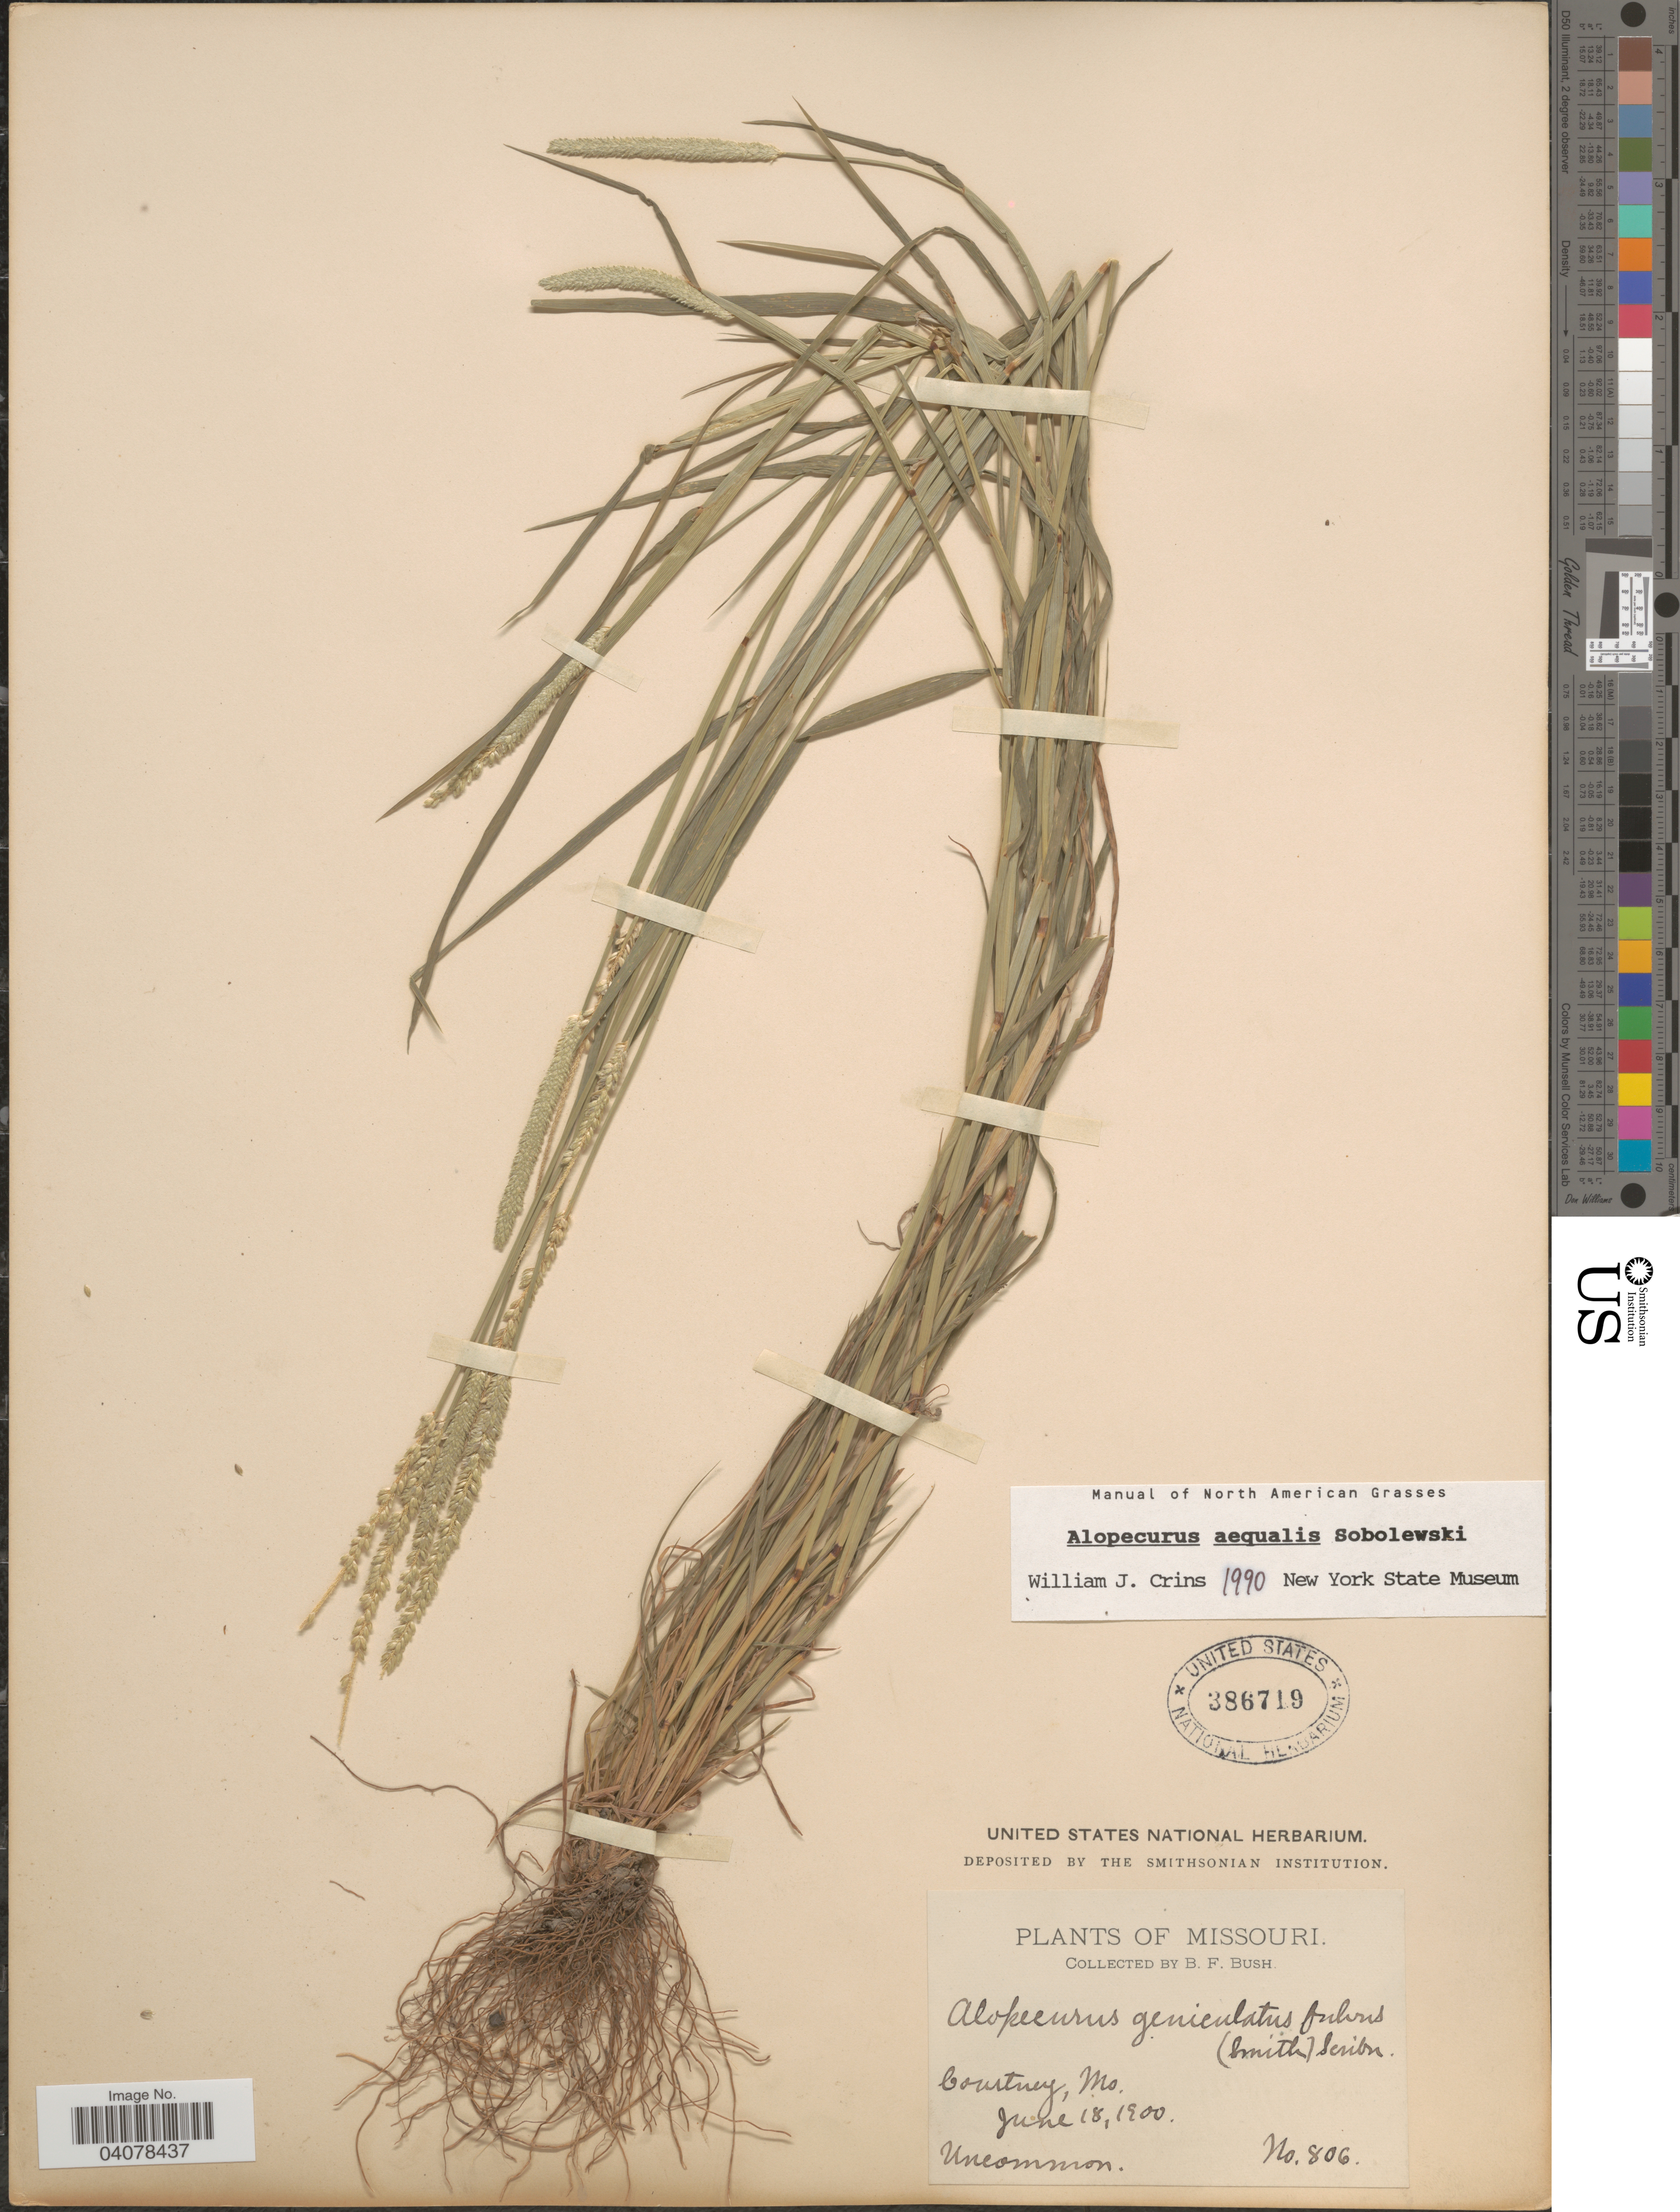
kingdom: Plantae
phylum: Tracheophyta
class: Liliopsida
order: Poales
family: Poaceae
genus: Alopecurus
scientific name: Alopecurus aequalis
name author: Sobol.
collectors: B. F. Bush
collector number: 806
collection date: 1900-06-18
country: United States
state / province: Missouri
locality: Courtney.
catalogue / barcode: US 386719